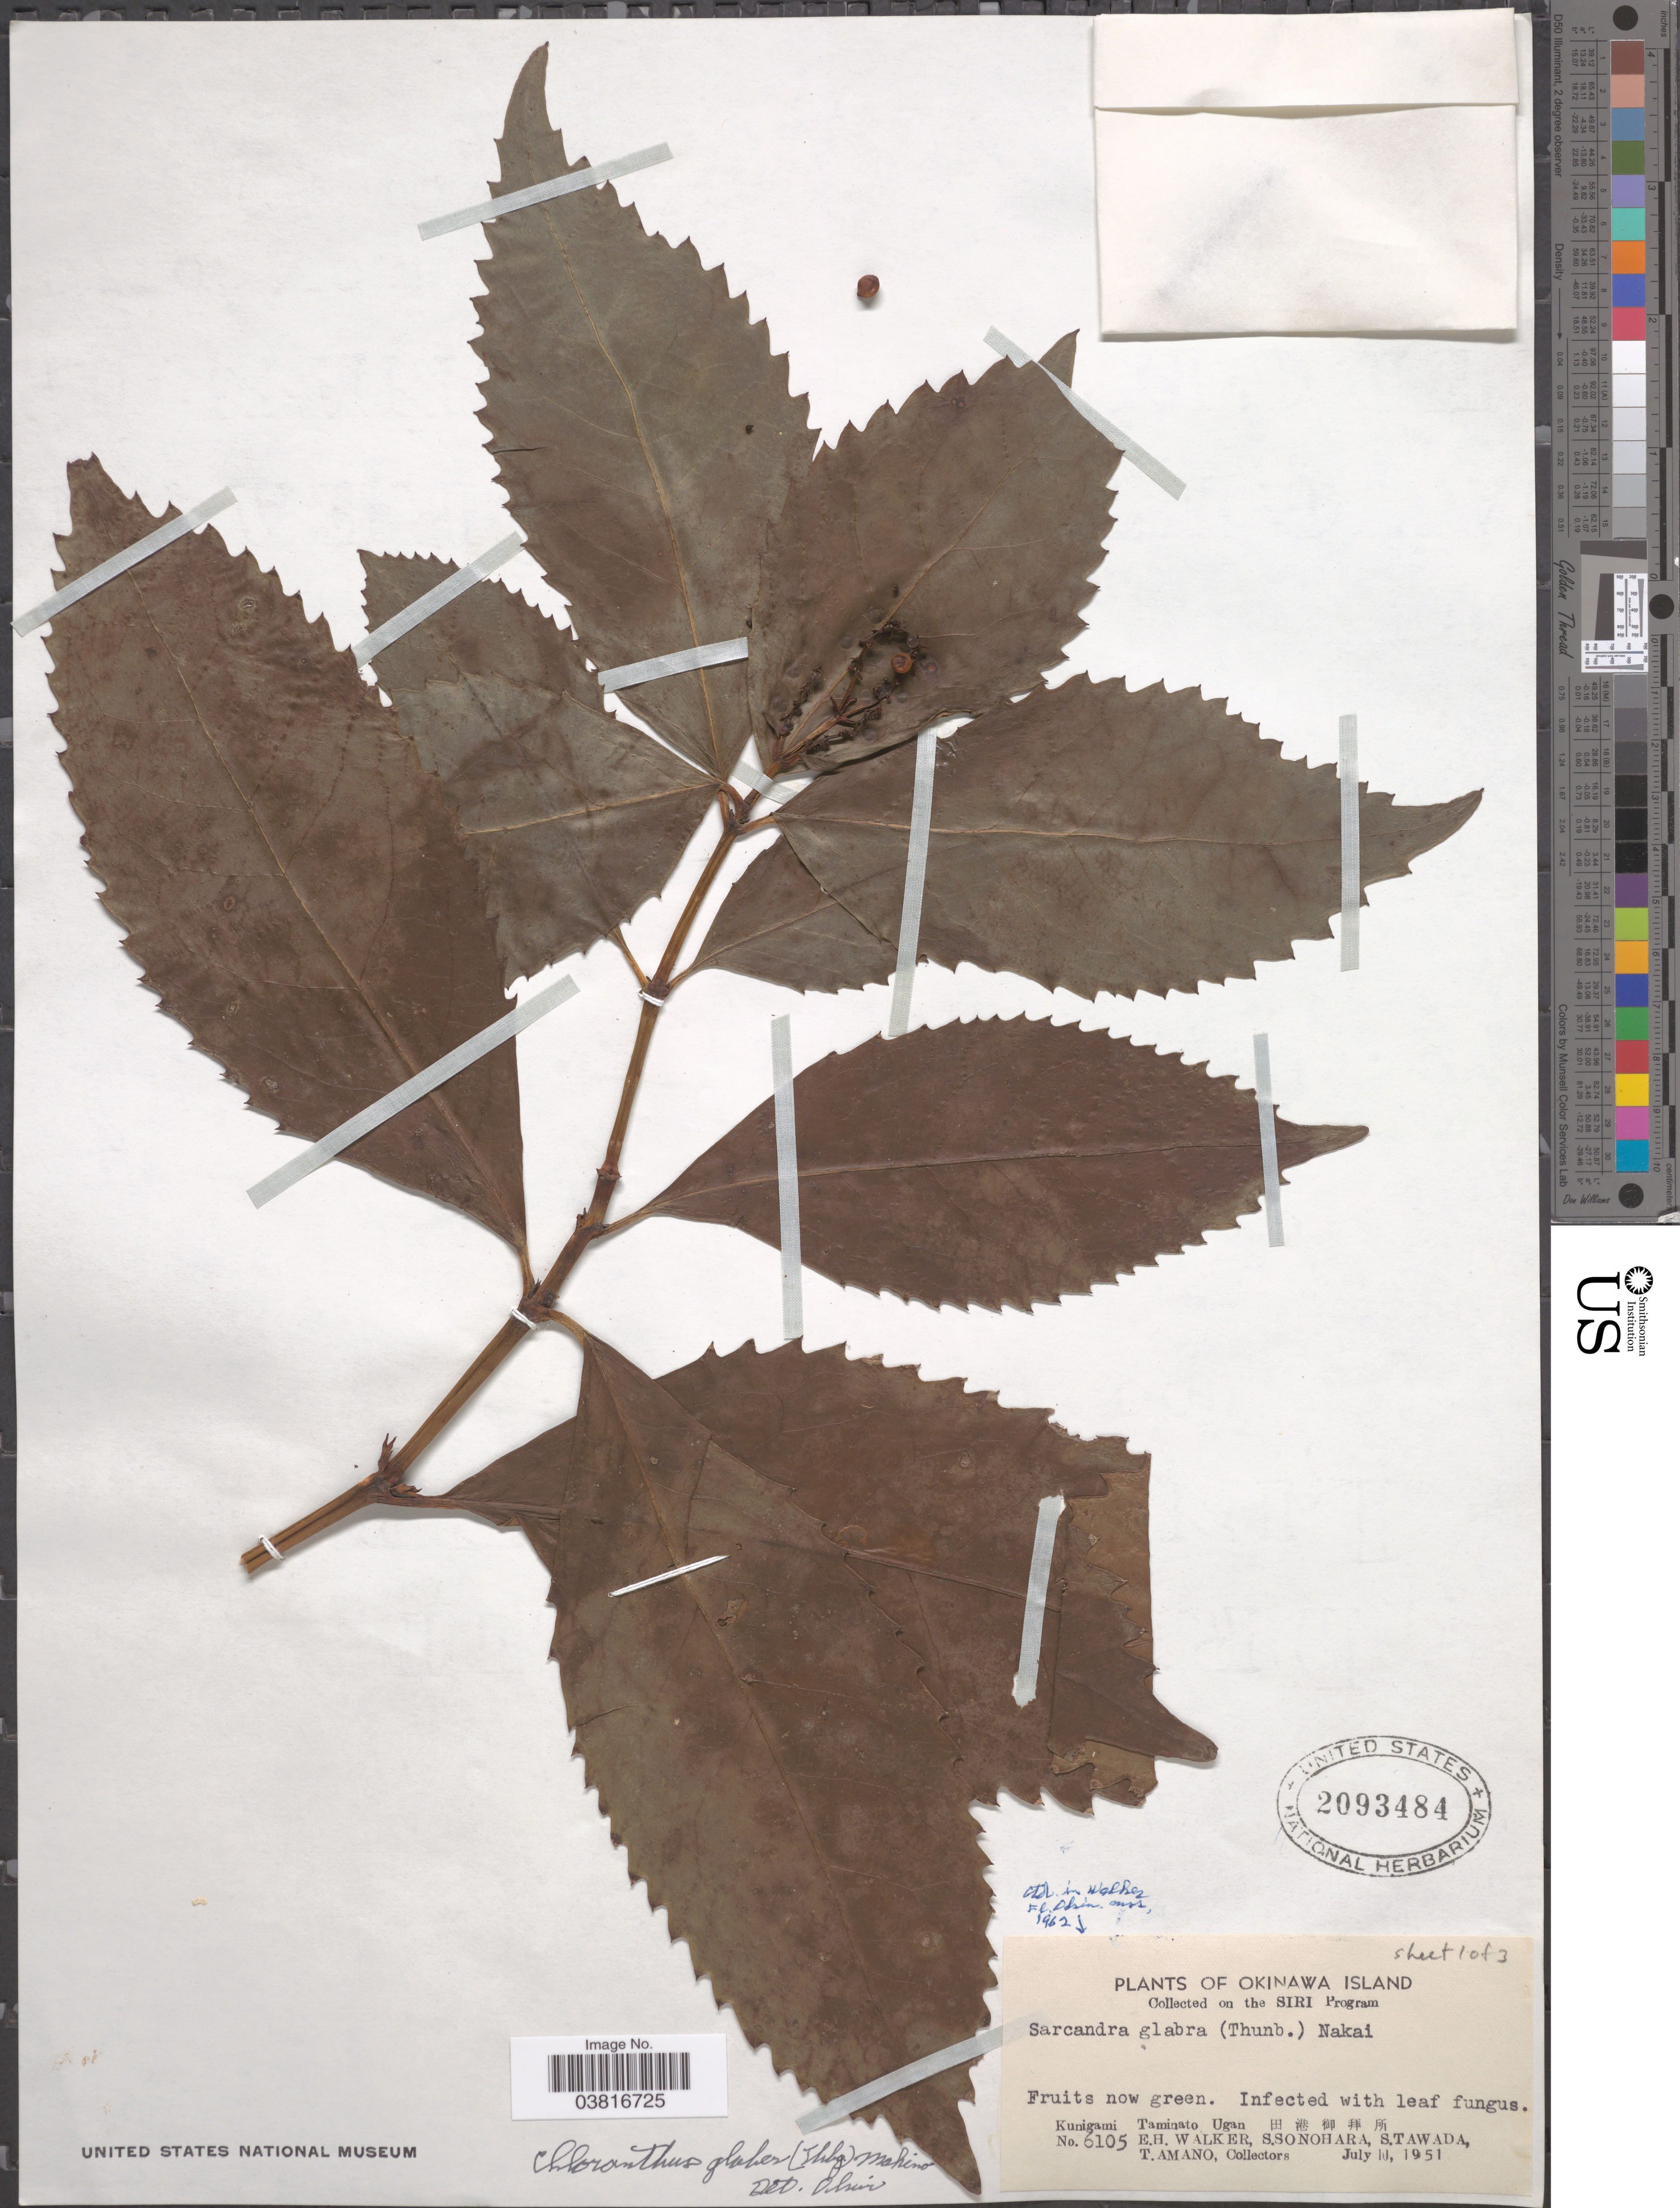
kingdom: Plantae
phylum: Tracheophyta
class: Magnoliopsida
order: Chloranthales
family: Chloranthaceae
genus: Chloranthus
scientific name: Chloranthus glabra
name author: (Thunb.) Makino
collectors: E. H. Walker, S. Sonohara, S. Tawada & T. Amano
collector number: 6105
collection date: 1951-07-10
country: Japan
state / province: Okinawa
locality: Okinawa Island. Kunigami Taminato Ugan. X.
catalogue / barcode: US 2093484